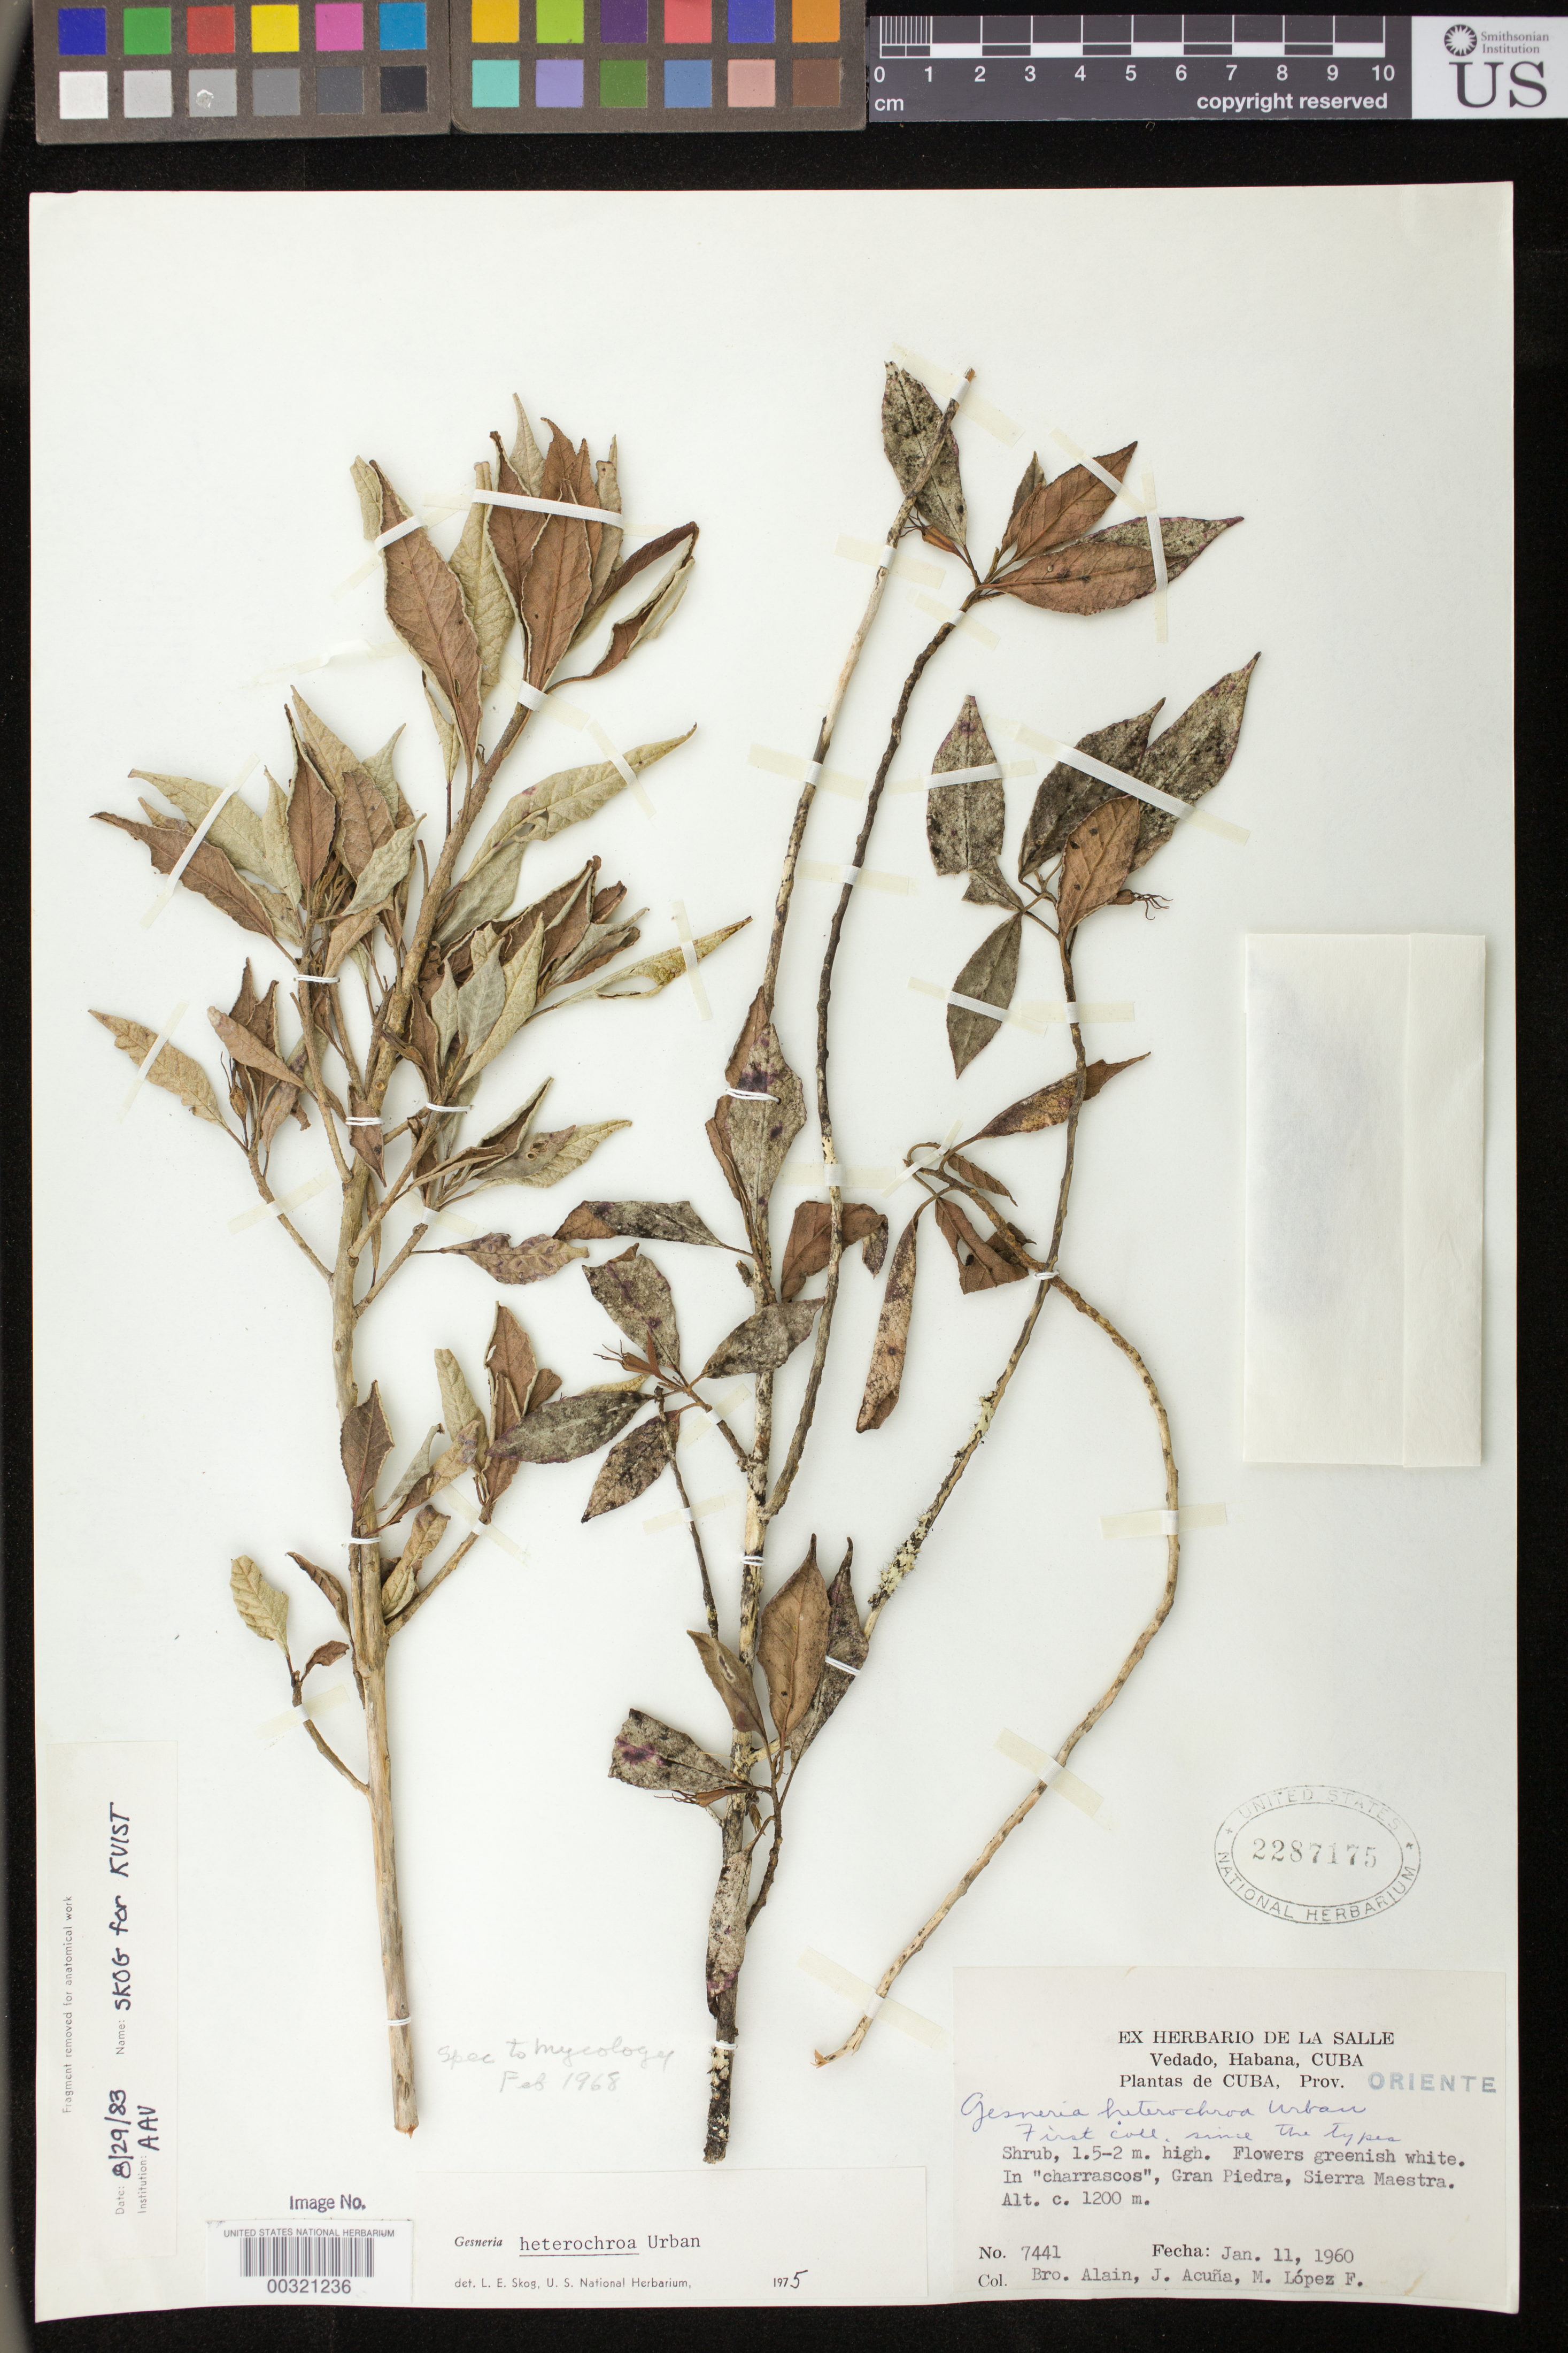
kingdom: Plantae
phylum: Tracheophyta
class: Magnoliopsida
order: Lamiales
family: Gesneriaceae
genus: Gesneria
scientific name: Gesneria heterochroa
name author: Urb.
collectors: A. H. Liogier, J. Acuña & M. Lopéz-F.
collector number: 7441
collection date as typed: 11 Jan 1960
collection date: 1960-01-11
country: Cuba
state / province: Oriente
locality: In "charrascos", Gran Piedra, Sierra Maestra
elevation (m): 1200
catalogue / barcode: US 2287175